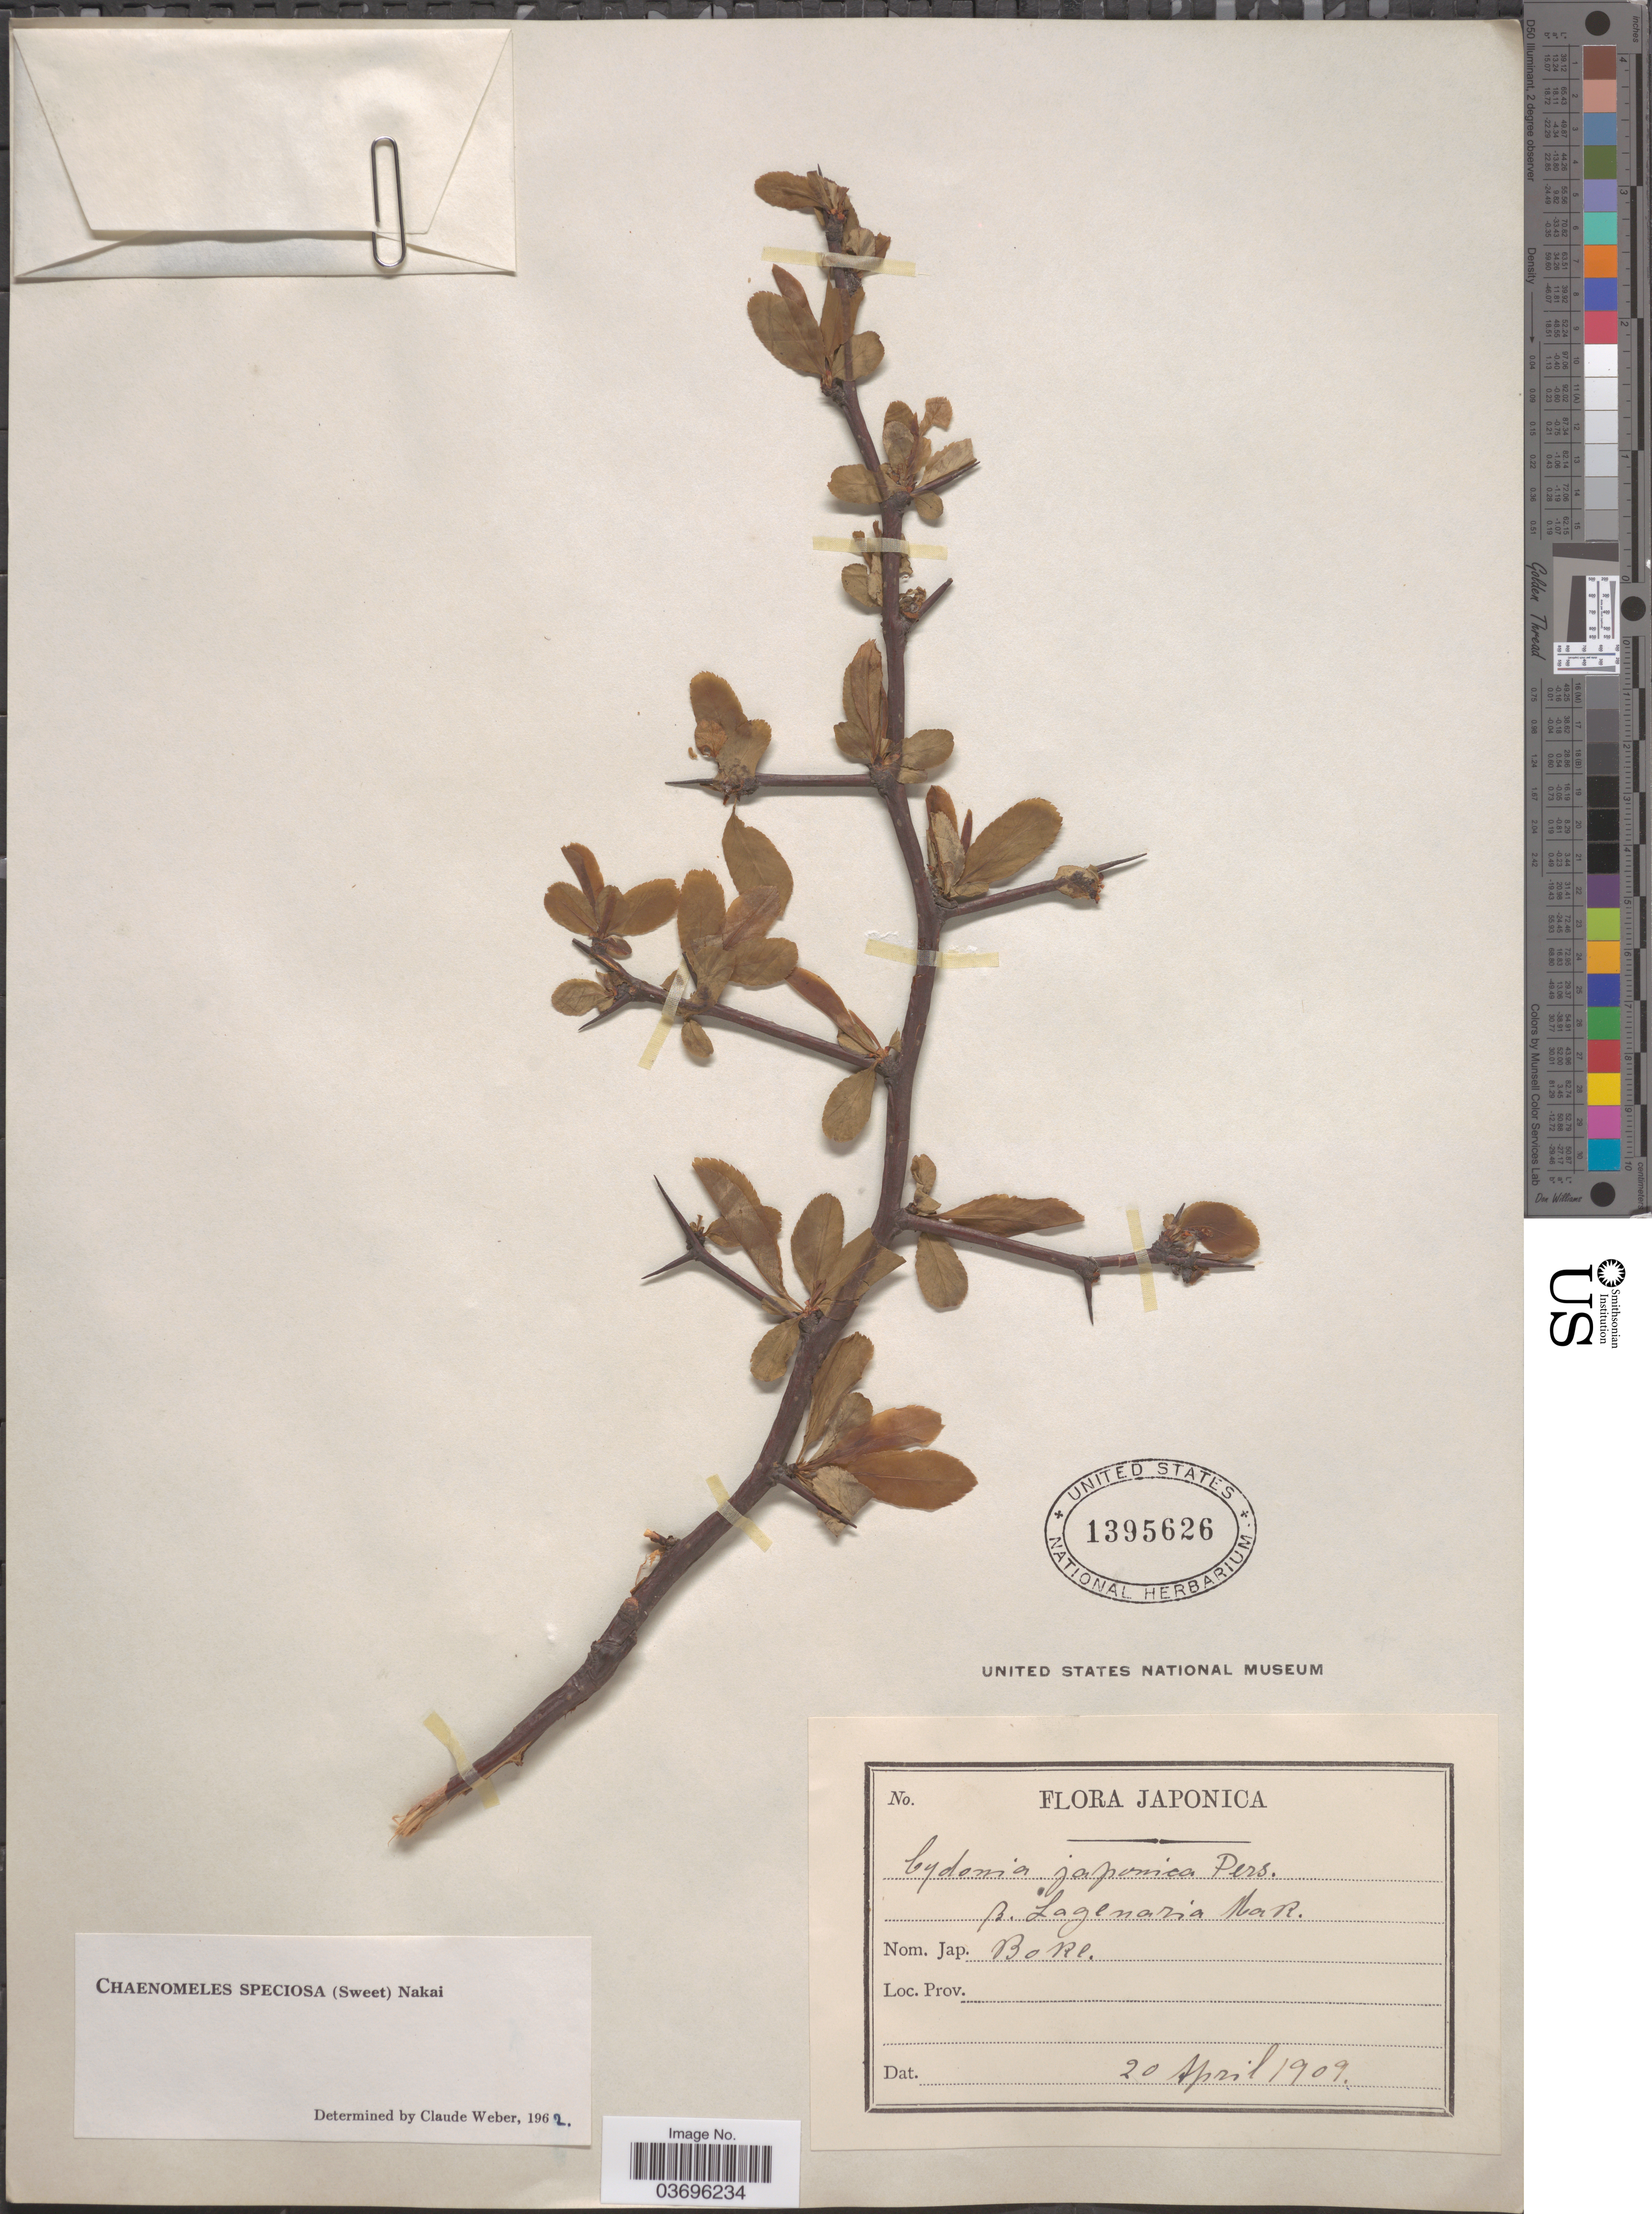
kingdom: Plantae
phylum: Tracheophyta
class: Magnoliopsida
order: Rosales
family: Rosaceae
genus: Chaenomeles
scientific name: Chaenomeles speciosa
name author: (Sweet) Nakai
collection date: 1909-04-20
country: Japan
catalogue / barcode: US 1395626